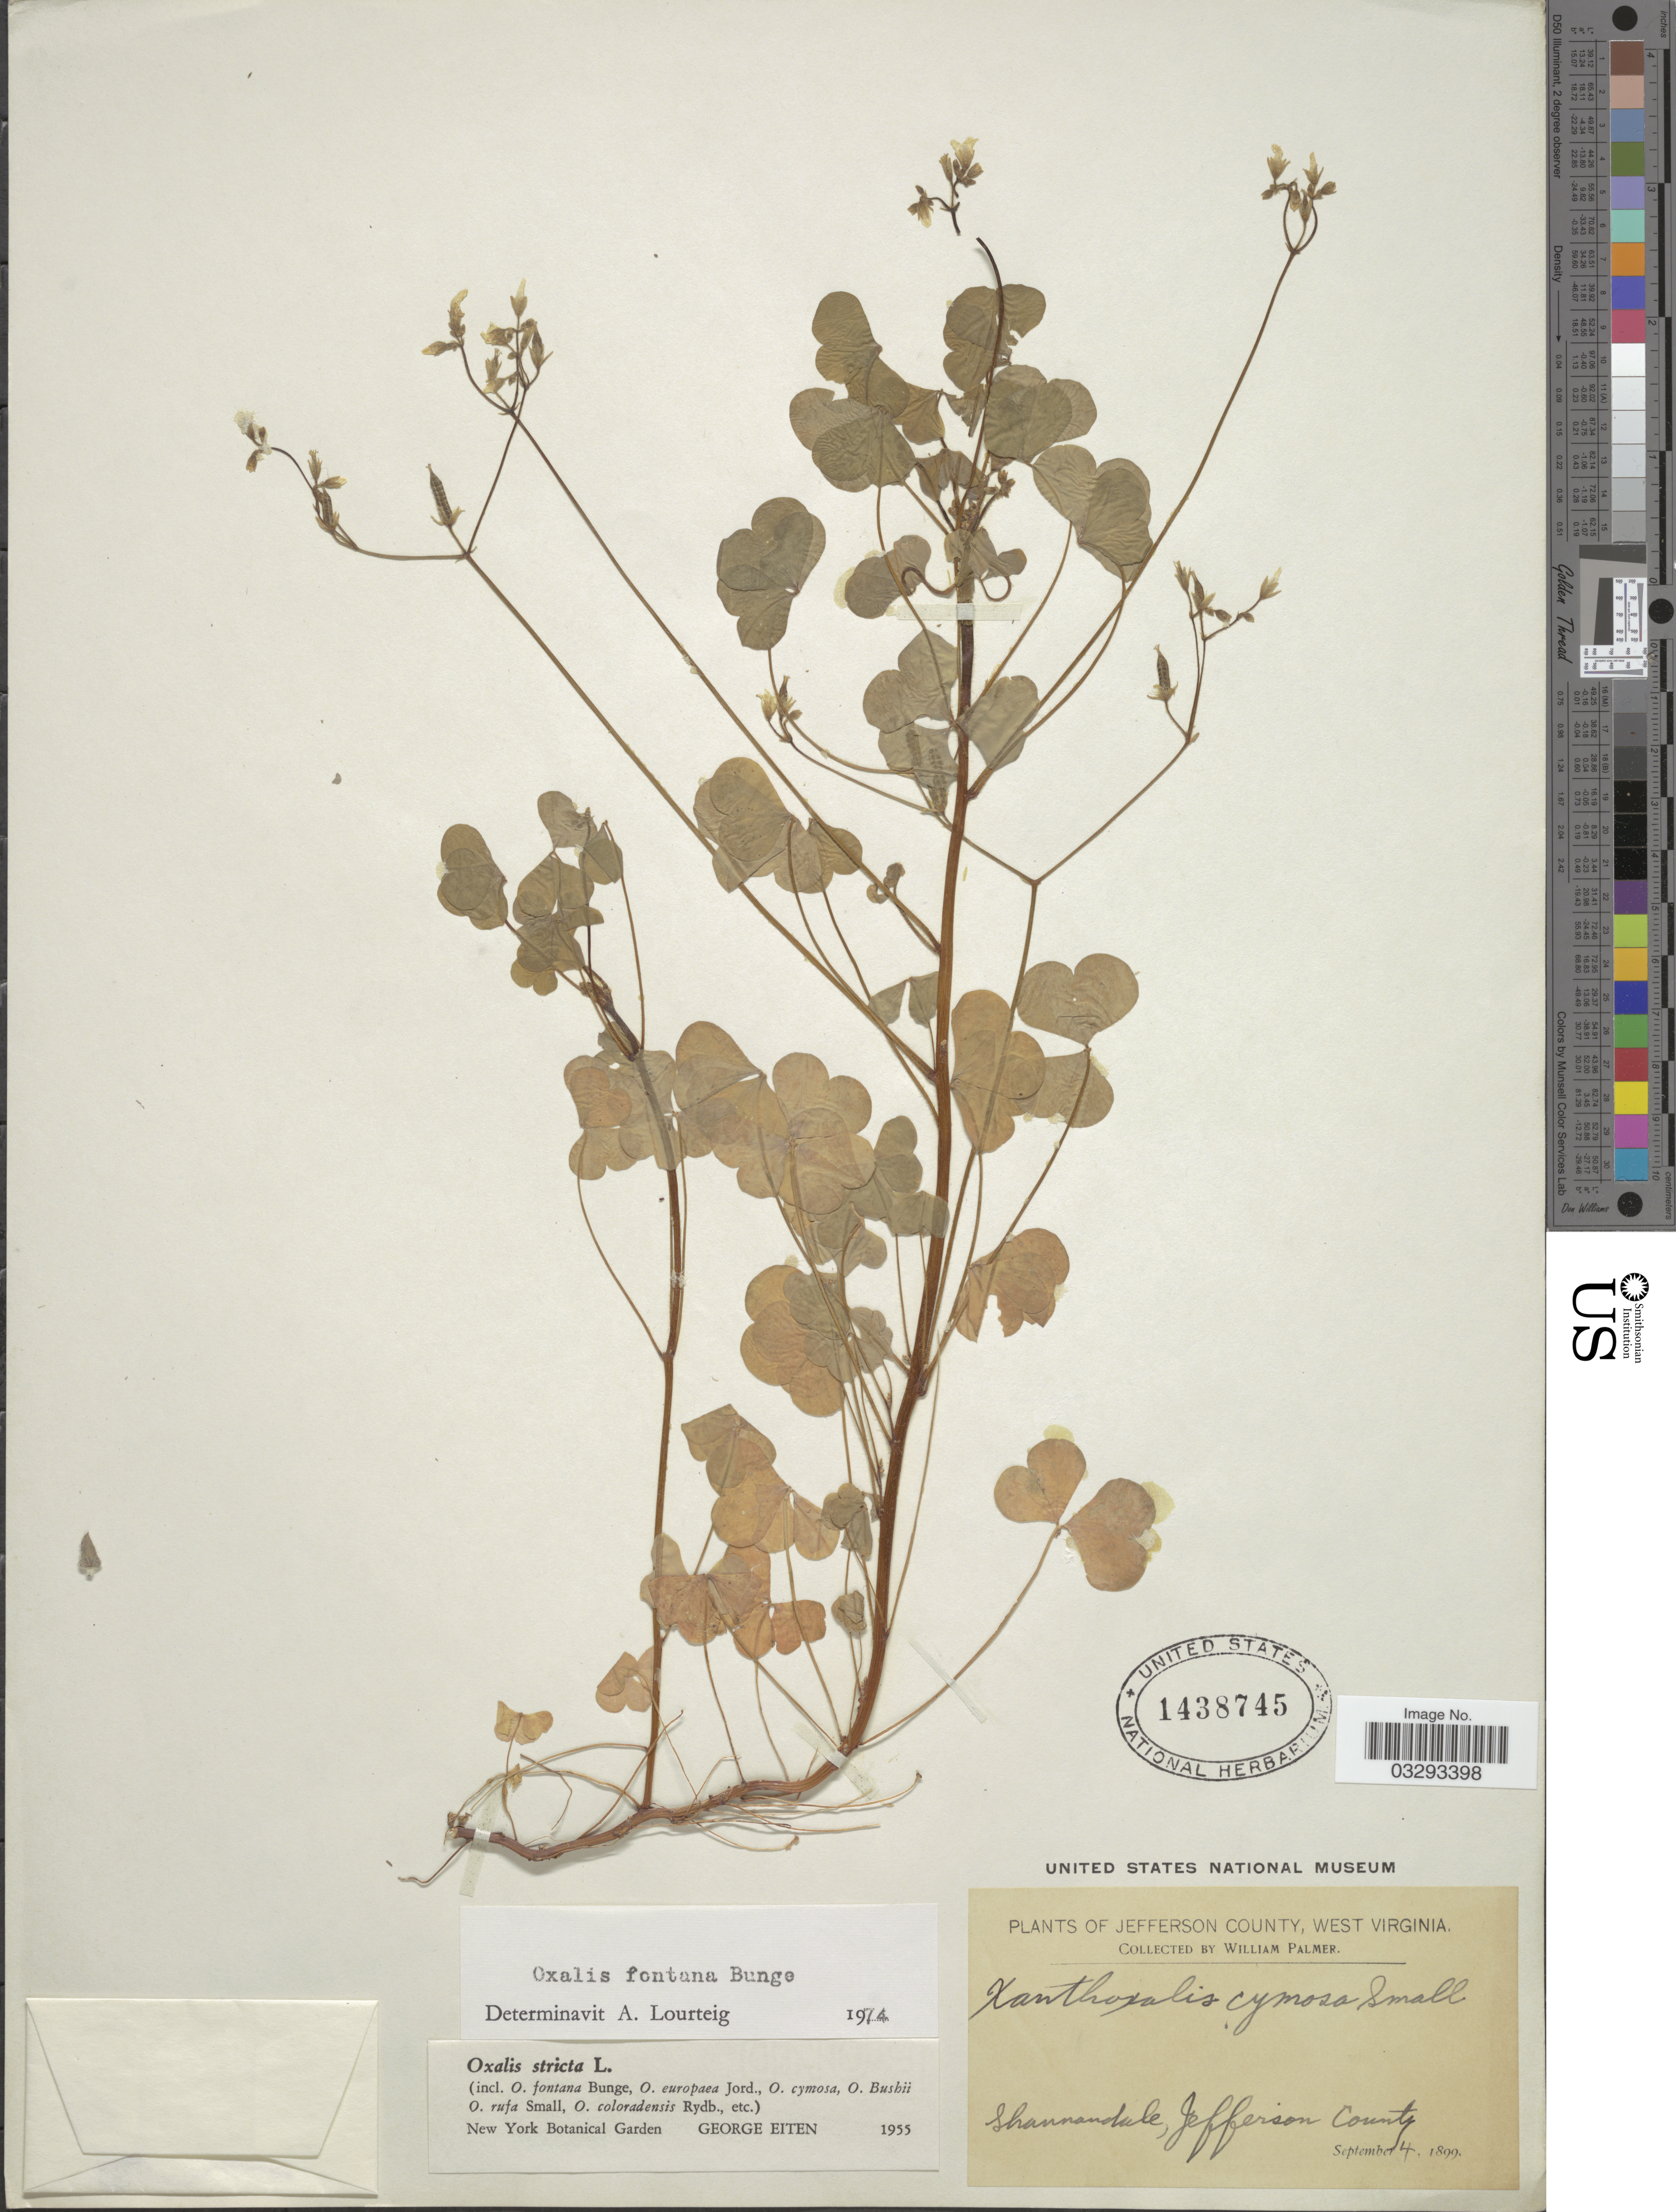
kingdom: Plantae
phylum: Tracheophyta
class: Magnoliopsida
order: Oxalidales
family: Oxalidaceae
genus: Oxalis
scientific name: Oxalis fontana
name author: Bunge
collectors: W. Palmer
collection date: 1899-09-04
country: United States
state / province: West Virginia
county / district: Jefferson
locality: Jefferson County. Shannondale.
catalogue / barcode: US 1438745